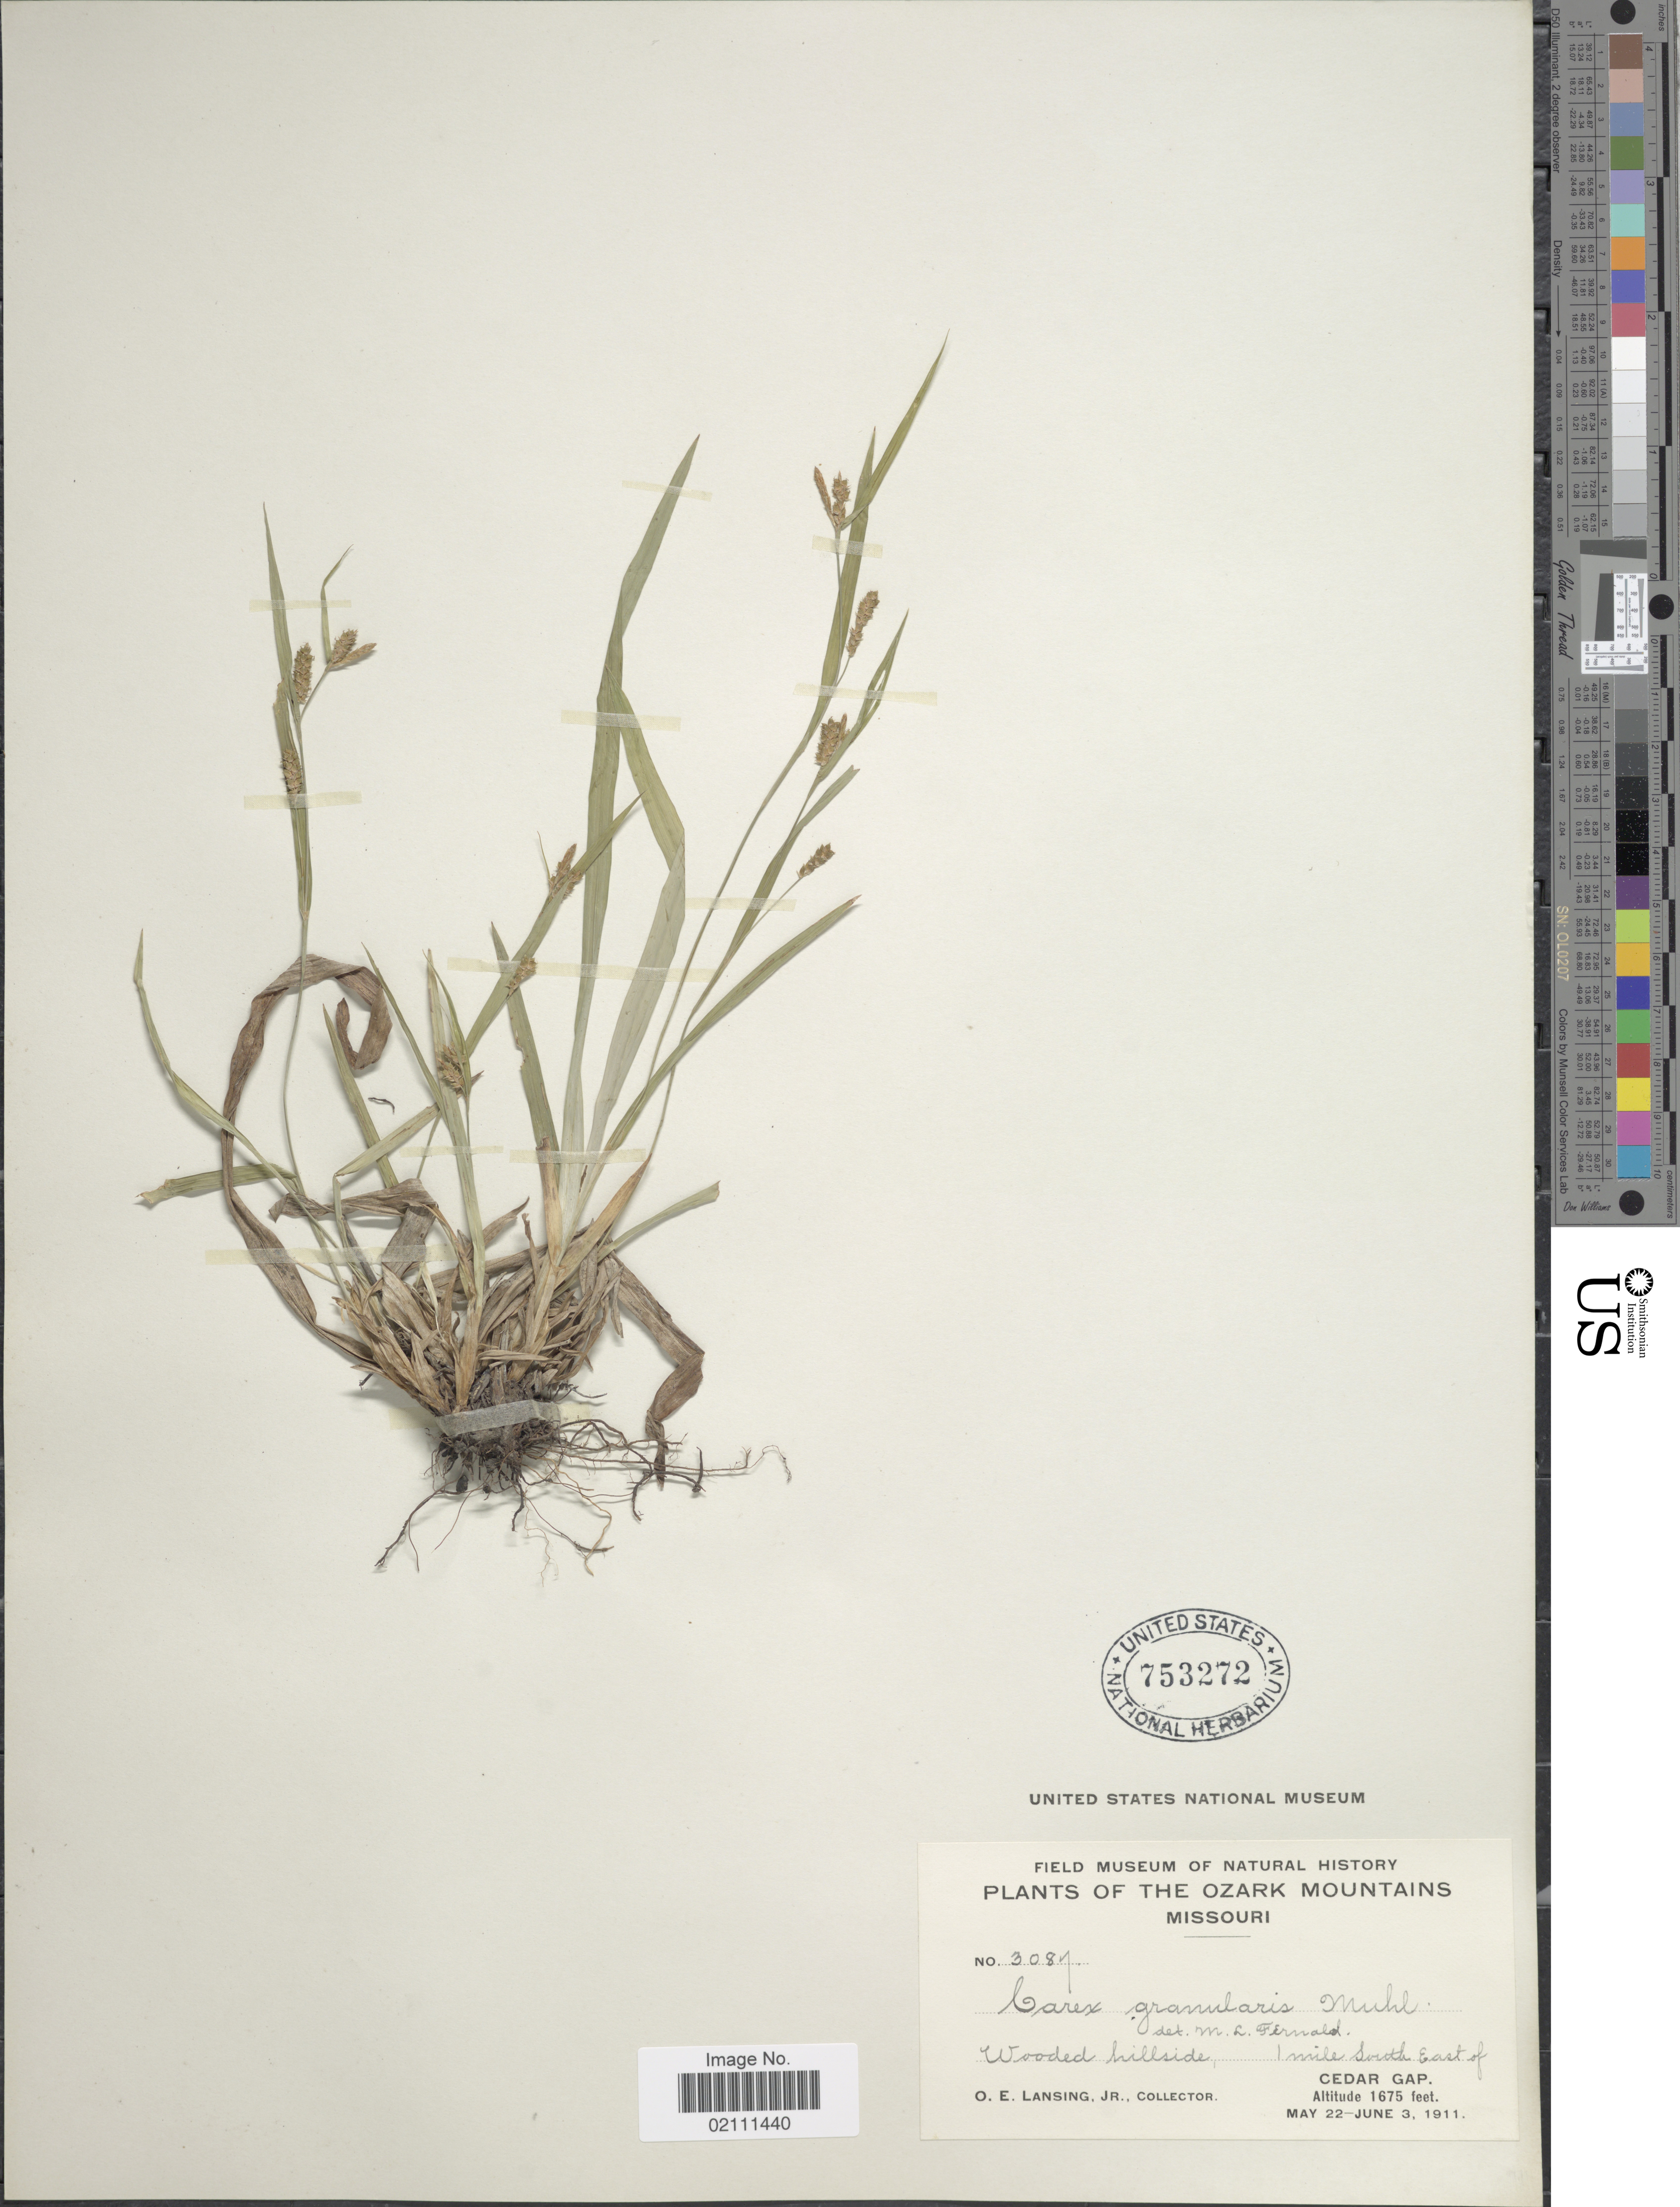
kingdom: Plantae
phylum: Tracheophyta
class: Liliopsida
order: Poales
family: Cyperaceae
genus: Carex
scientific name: Carex granularis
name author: Muhl. ex Willd.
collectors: O. E. Lansing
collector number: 3087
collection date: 1911-05-22/1911-06-03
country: United States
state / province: Missouri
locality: The Ozark Mountains, wooded hillside, 1 mile South East of Cedar Gap.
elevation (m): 511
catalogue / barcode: US 753272